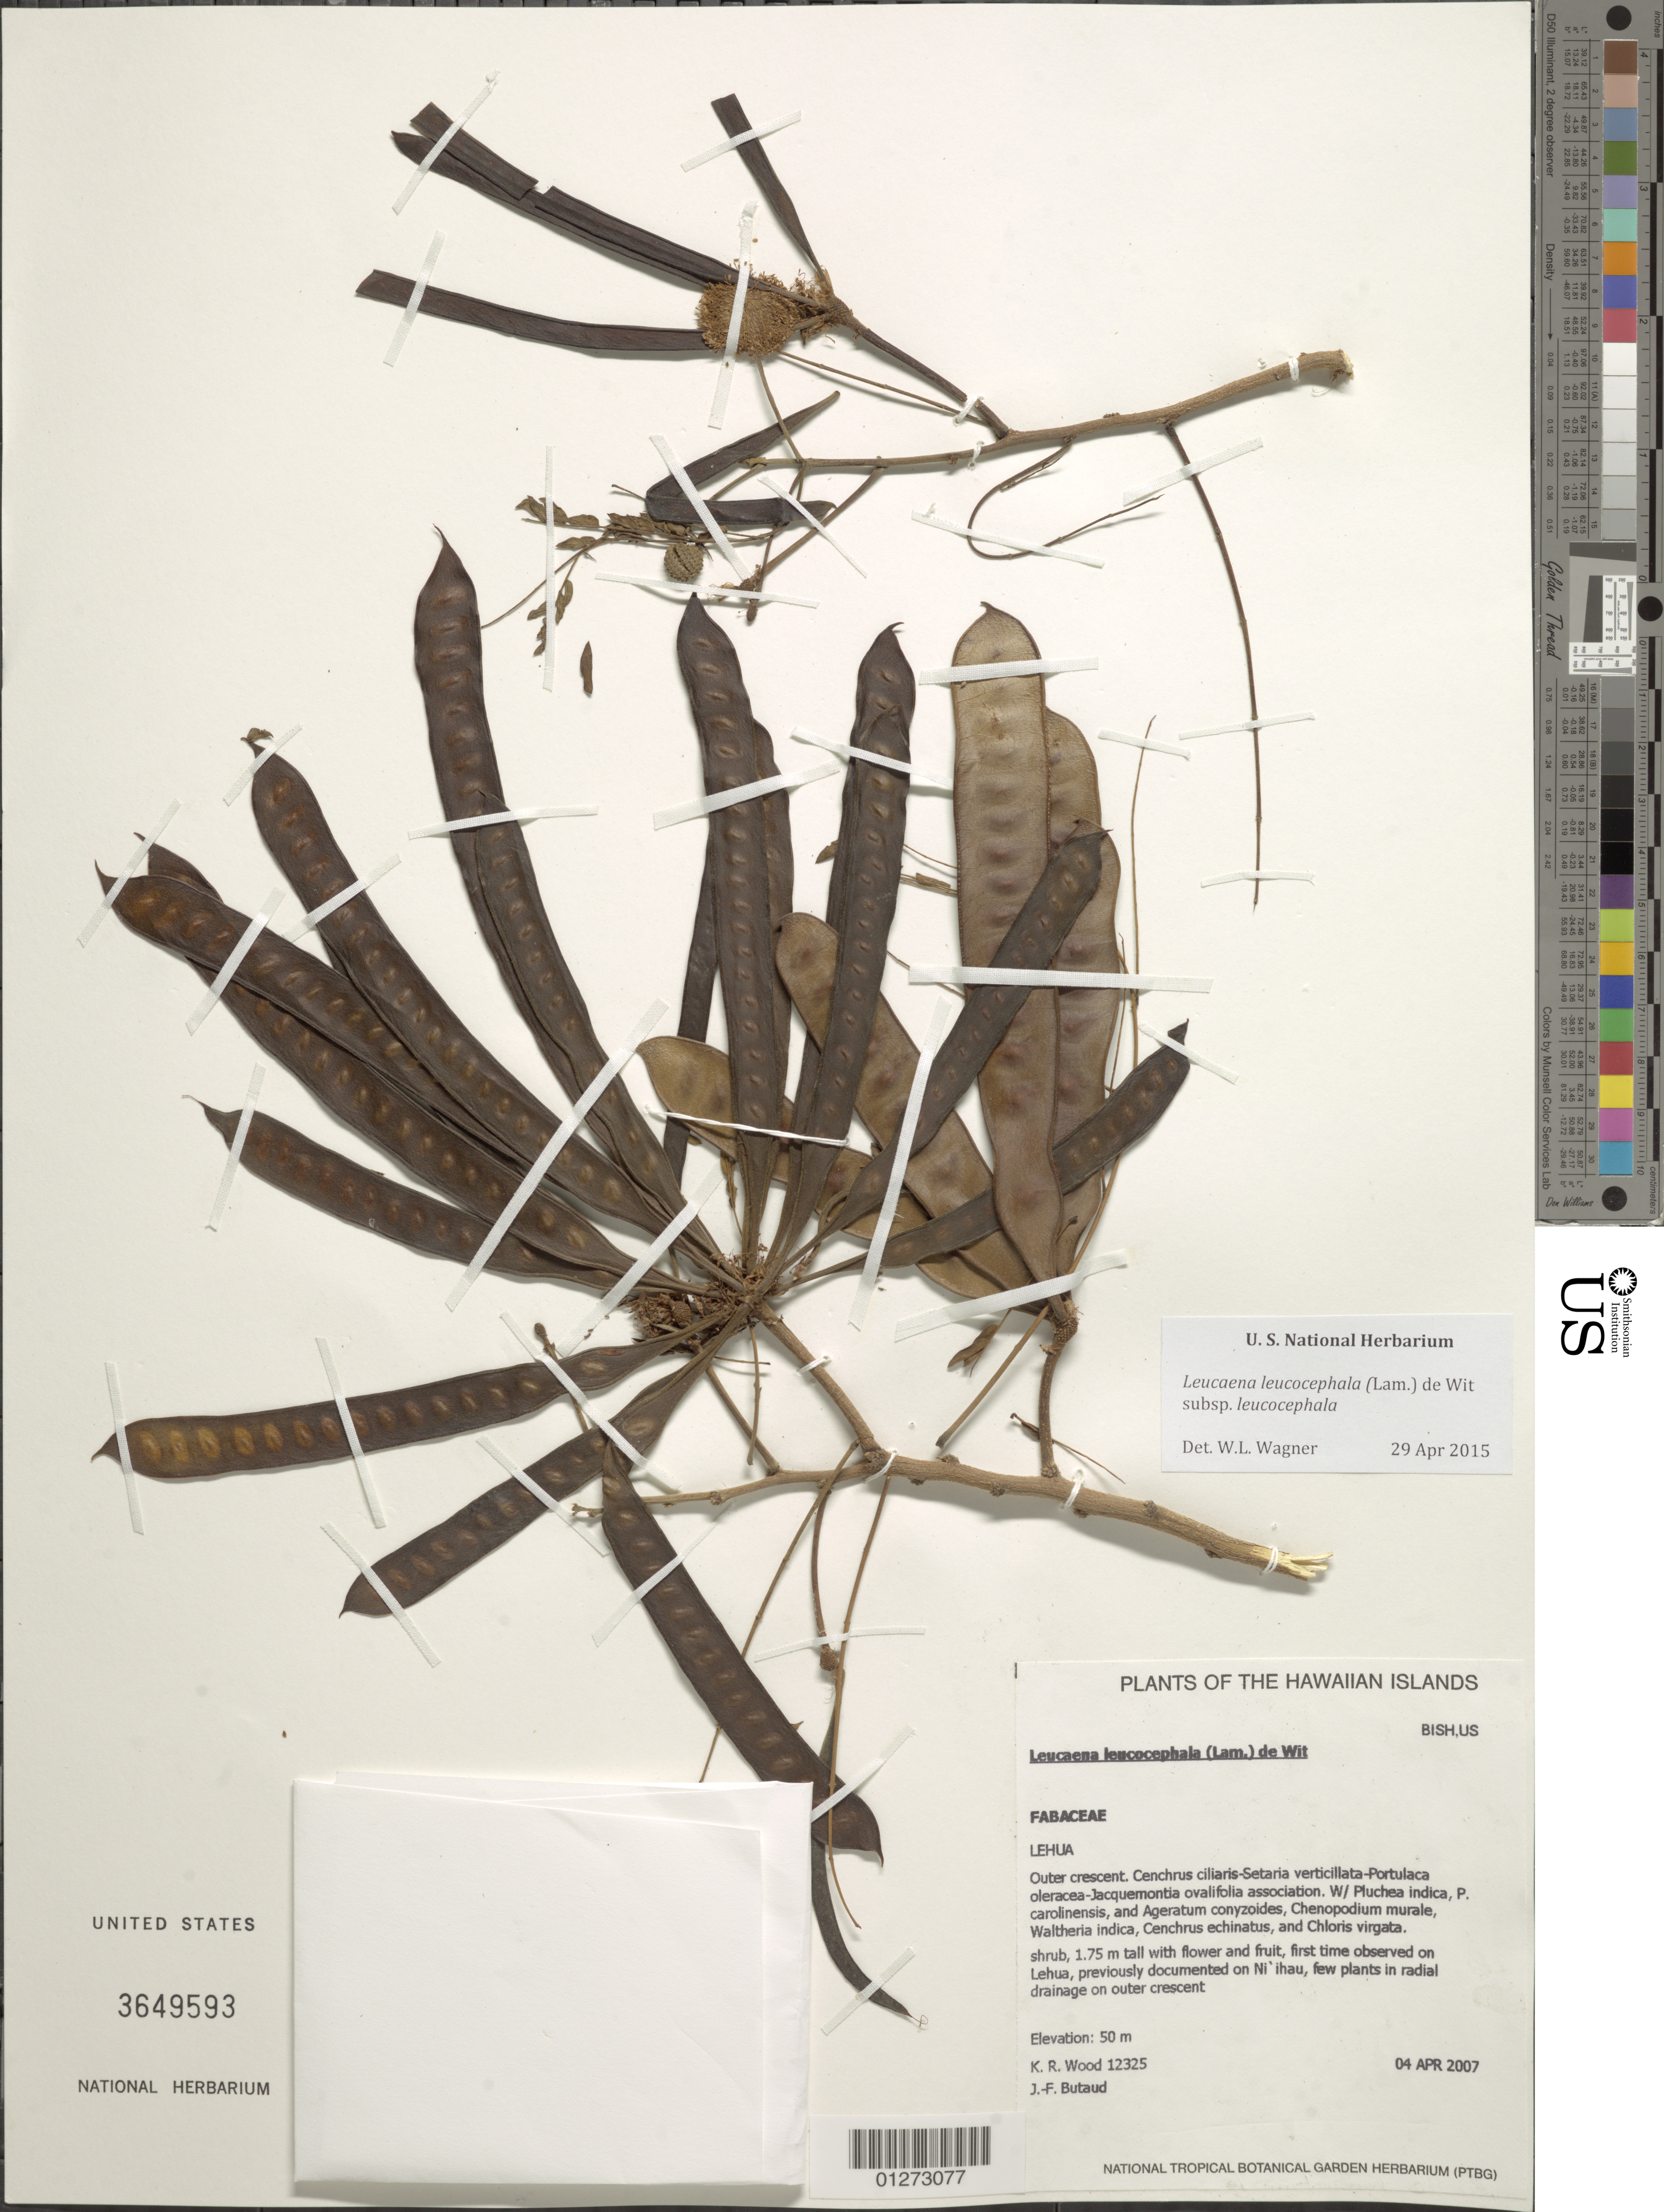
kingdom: Plantae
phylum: Tracheophyta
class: Magnoliopsida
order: Fabales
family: Fabaceae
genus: Leucaena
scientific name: Leucaena leucocephala subsp. leucocephala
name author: (Lam.) de Wit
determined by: Wagner, W. L., (BOT), Smithsonian Institution - National Museum of Natural History (UNITED STATES)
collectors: K. R. Wood & J.-F. Butaud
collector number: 12325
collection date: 2007-04-04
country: United States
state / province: Hawaii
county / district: Kauai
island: Lehua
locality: Outer crescent.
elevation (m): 50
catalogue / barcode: US 3649593